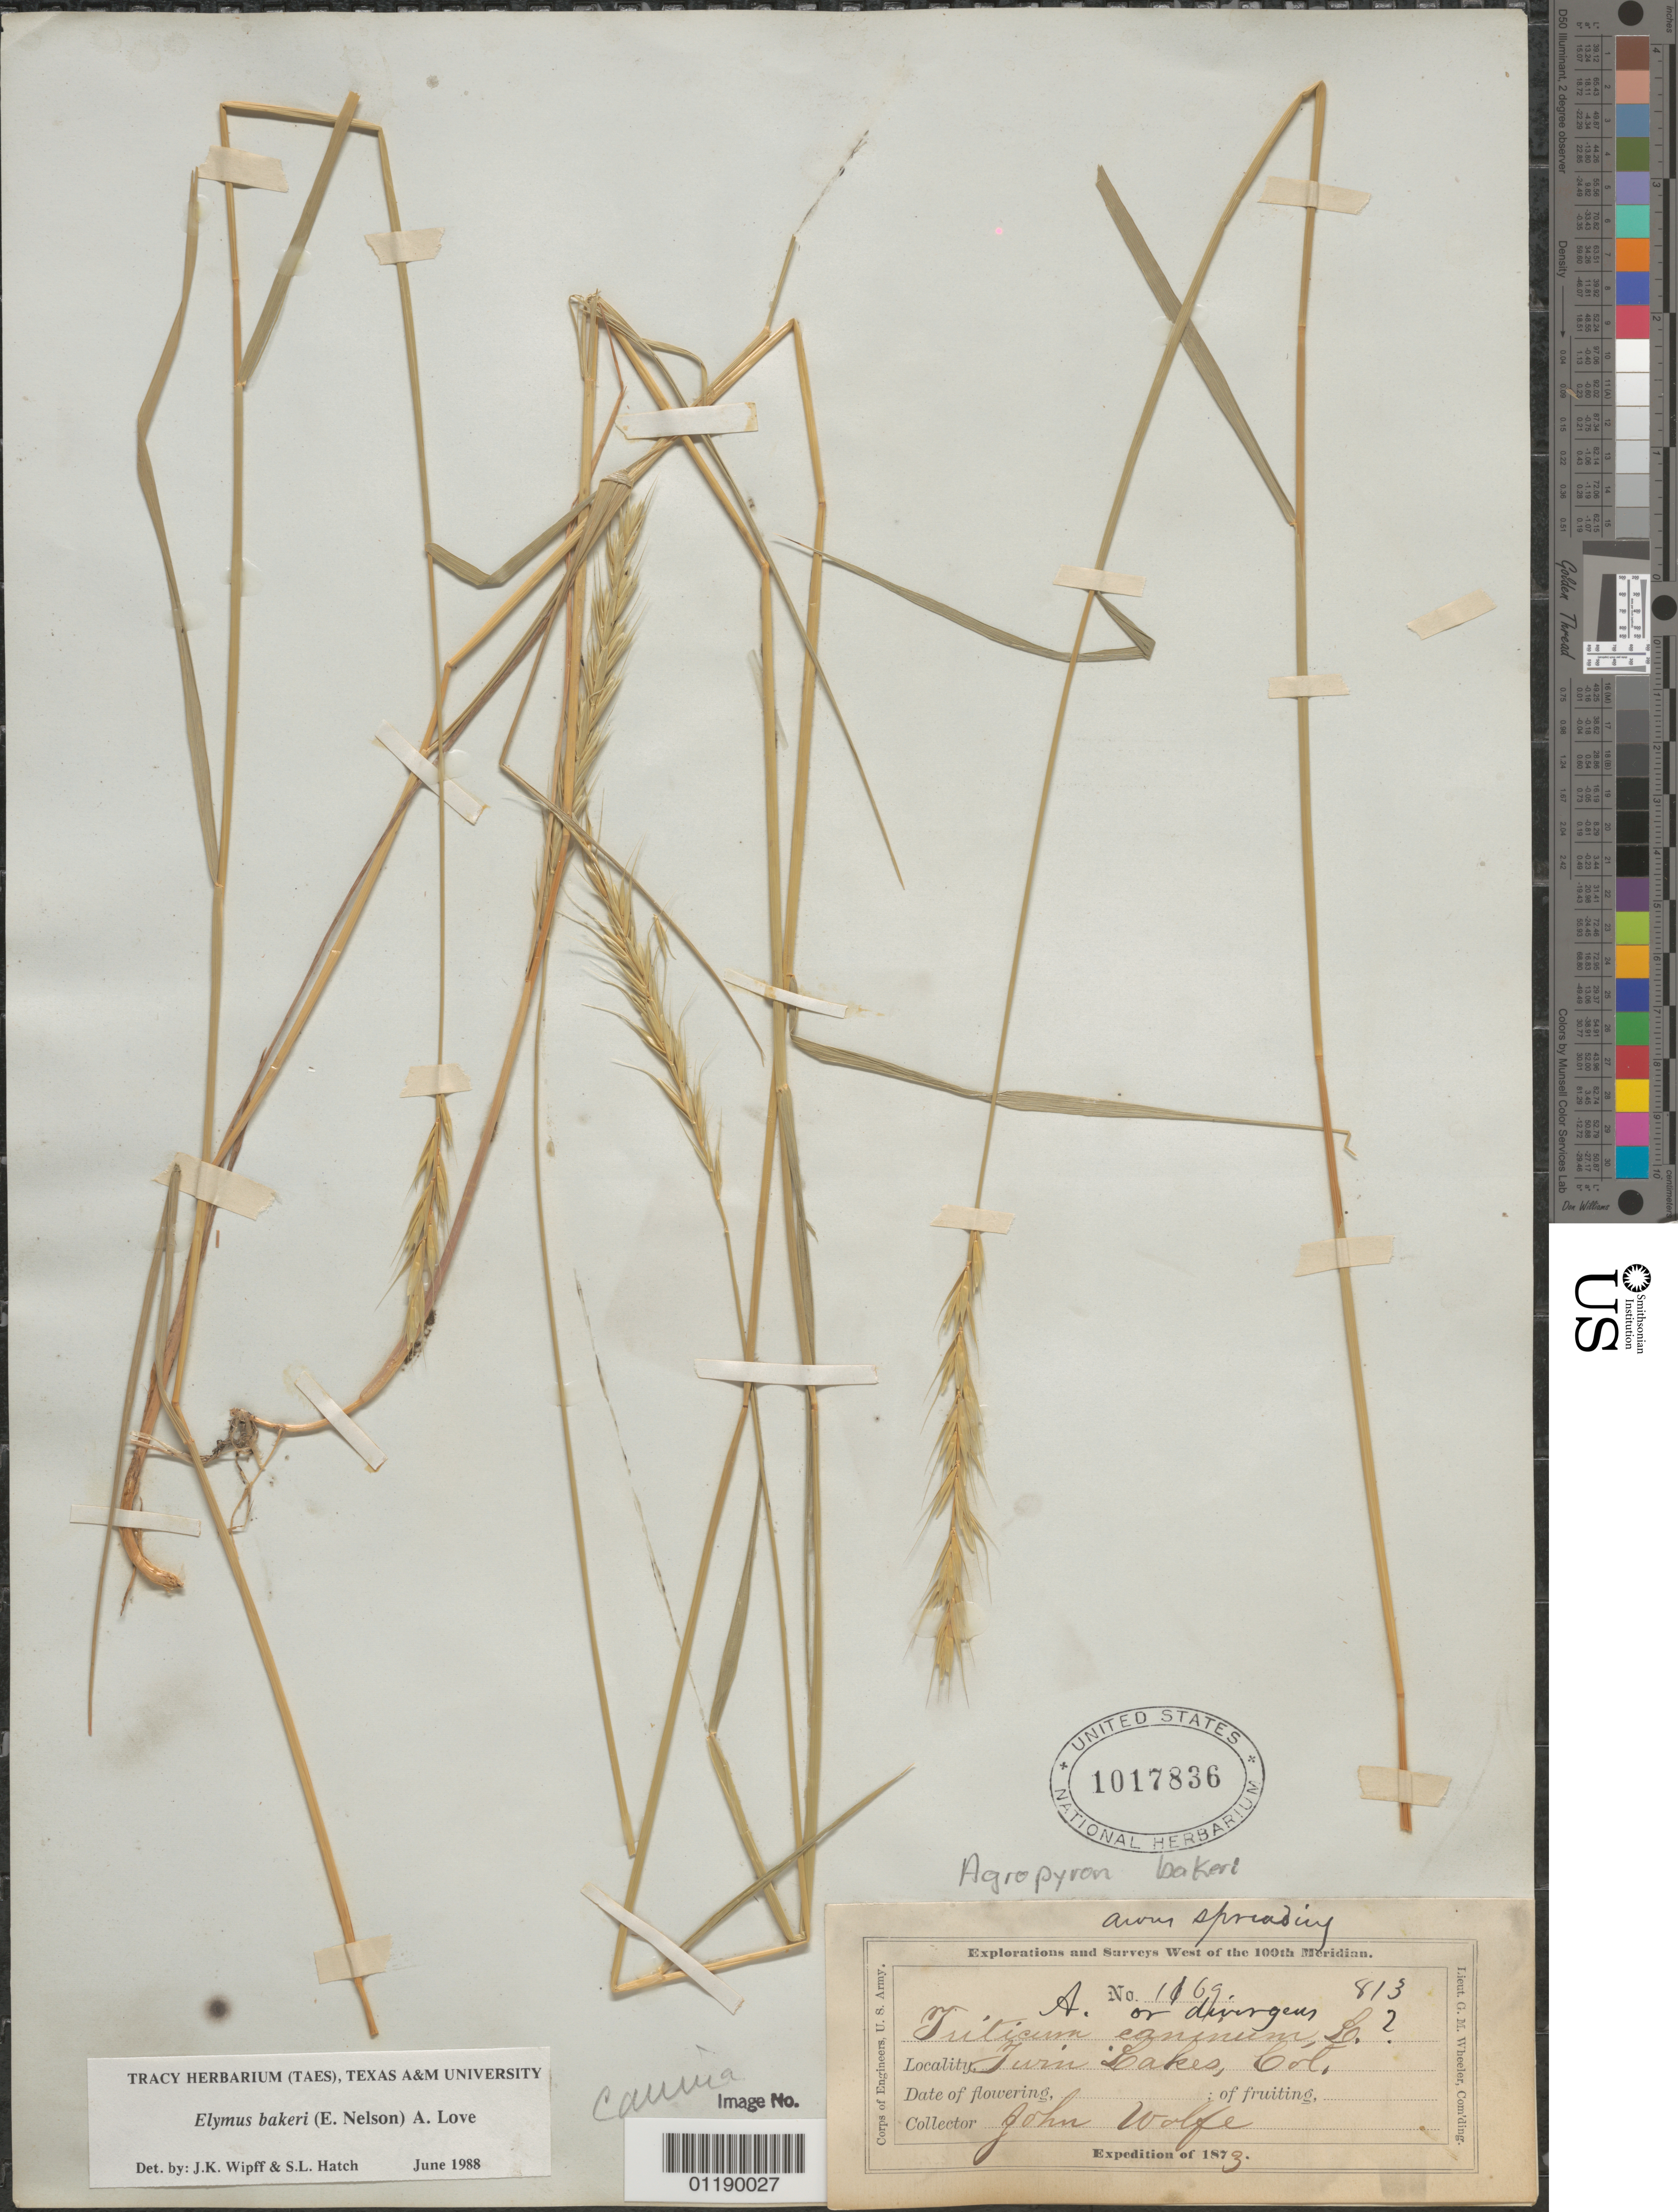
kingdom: Plantae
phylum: Tracheophyta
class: Liliopsida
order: Poales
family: Poaceae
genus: Elymus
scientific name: Elymus bakeri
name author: (E.E. Nelson) Á. Löve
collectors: J. Wolf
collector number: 1169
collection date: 1873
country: United States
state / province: Colorado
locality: Twin Lakes.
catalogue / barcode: US 1017836